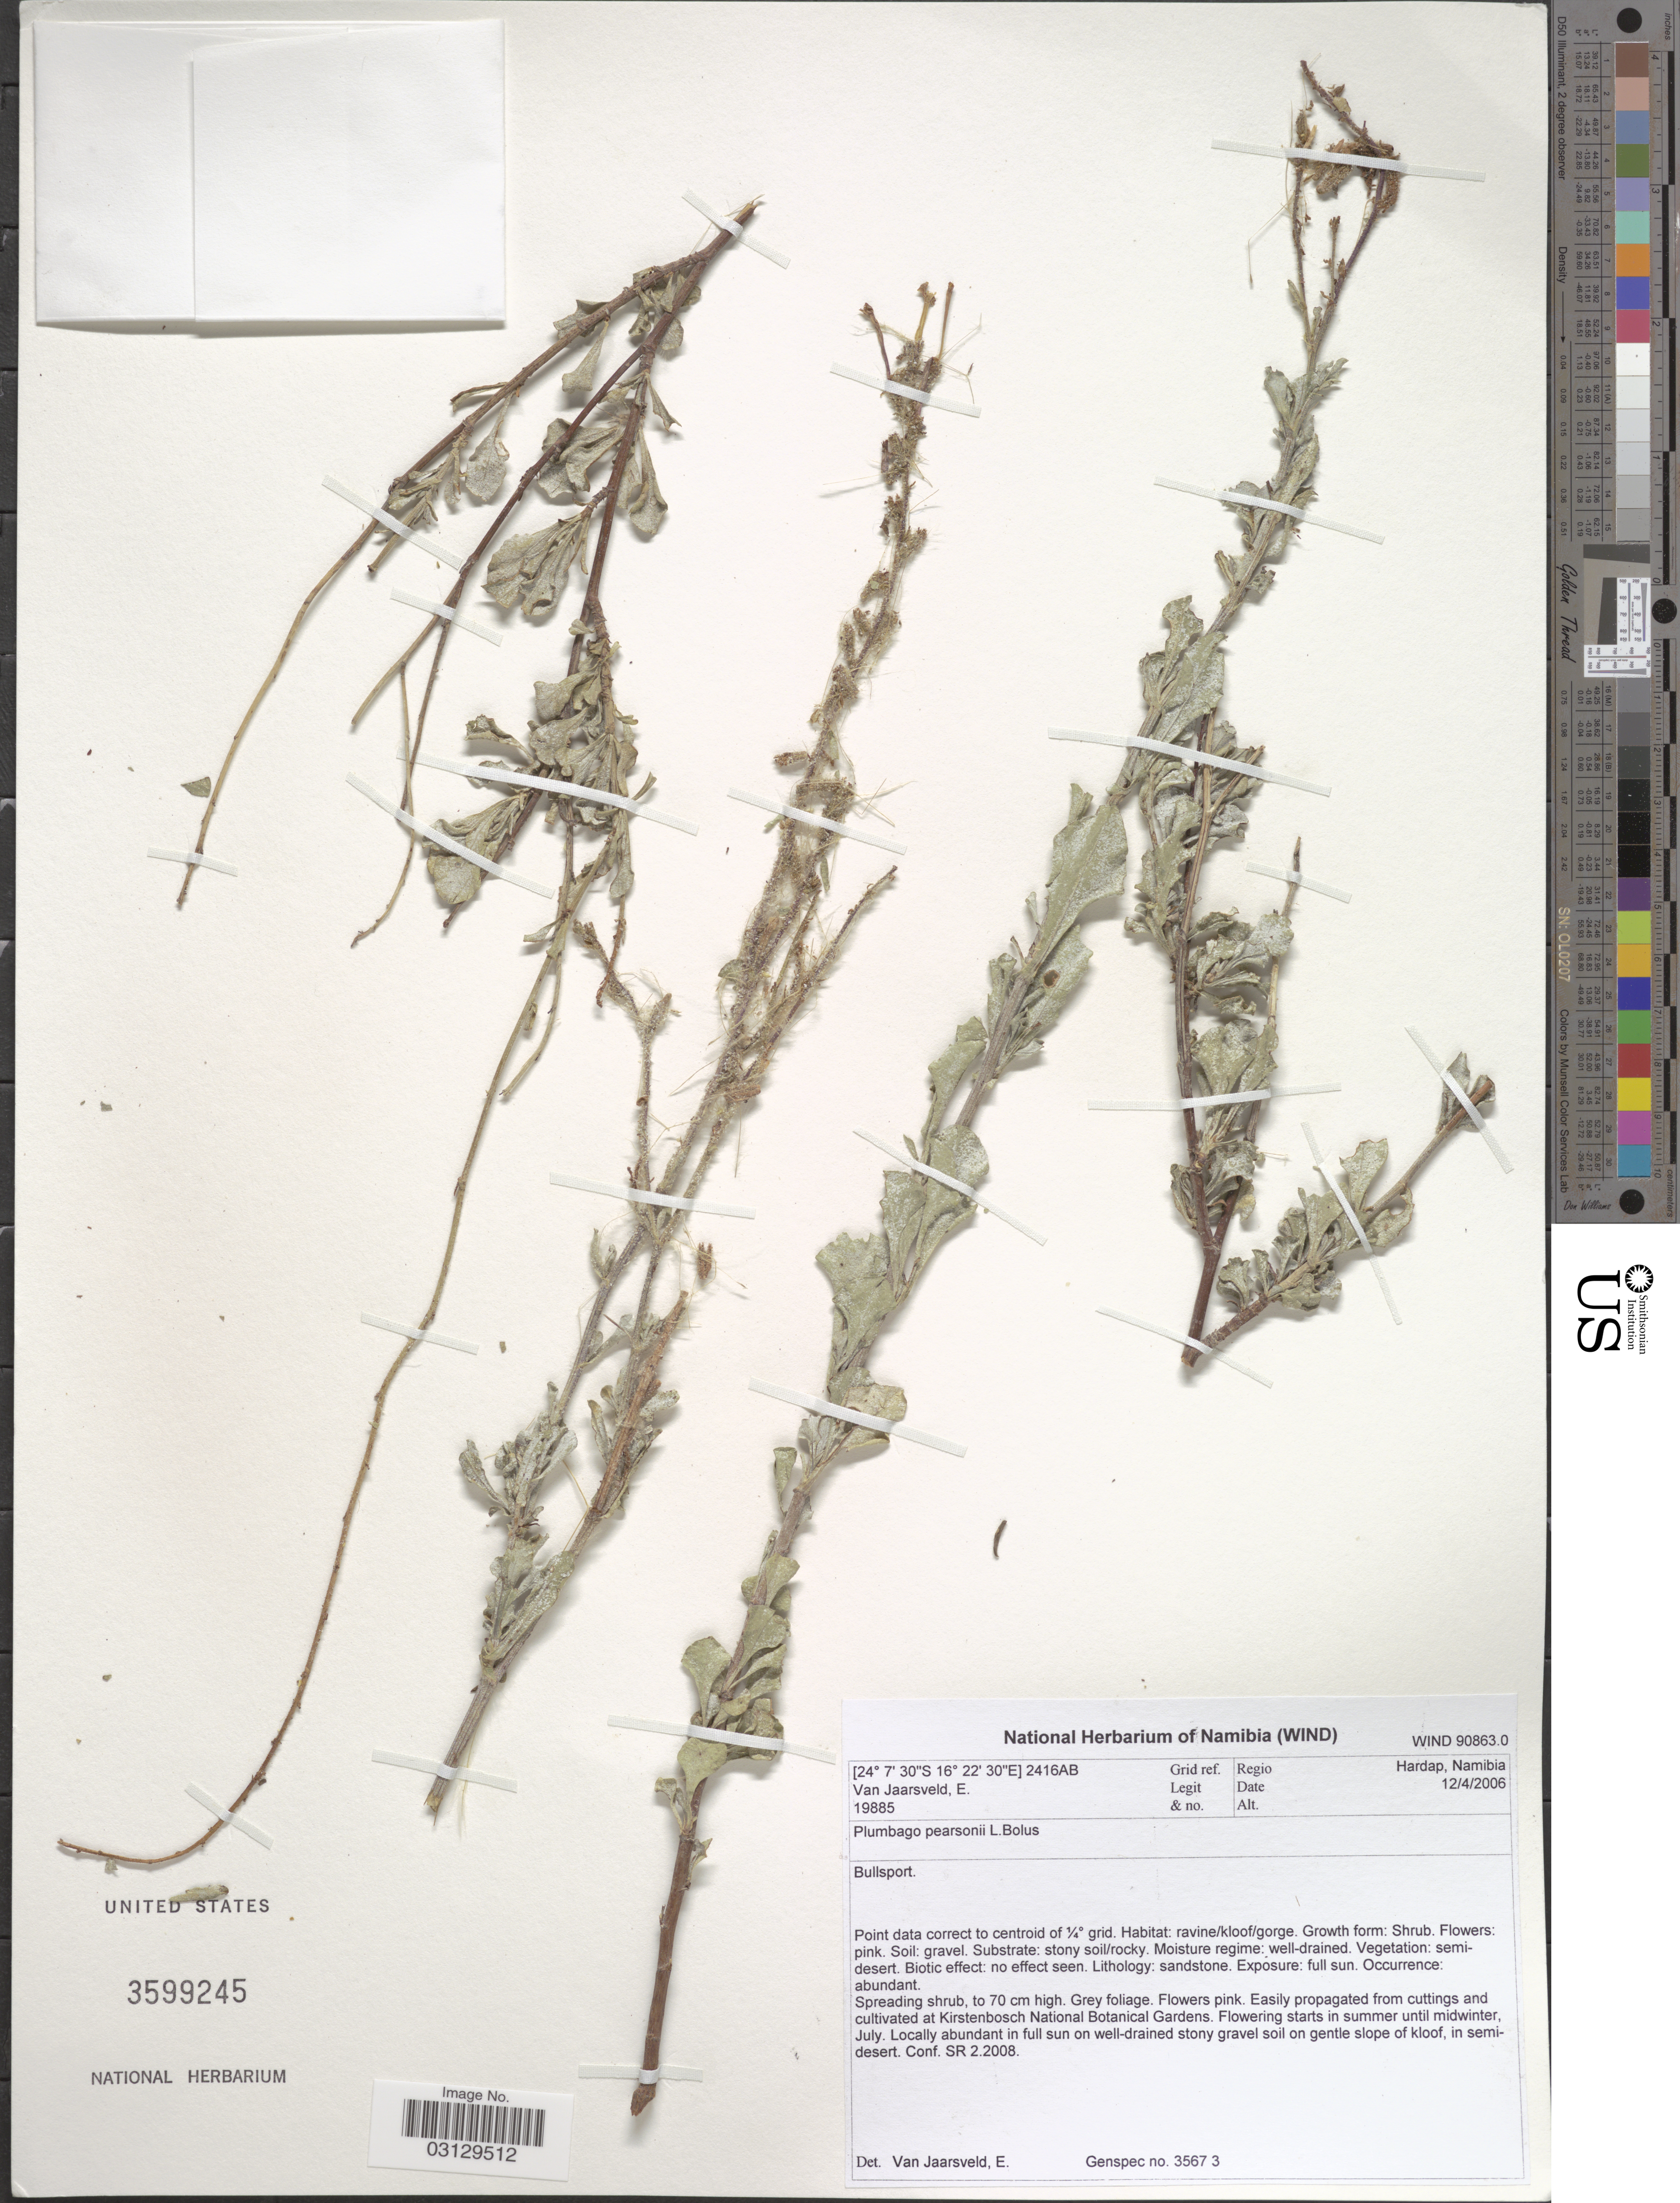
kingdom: Plantae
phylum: Tracheophyta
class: Magnoliopsida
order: Caryophyllales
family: Plumbaginaceae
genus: Plumbago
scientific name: Plumbago pearsonii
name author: L. Bolus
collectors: E. van Jaarsveld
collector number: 19885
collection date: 2006-04-12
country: Namibia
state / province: Hardap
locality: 2416AB Grid ref. Bullsport. Kirstenbosch National Botanical Gardens. [unsure placement]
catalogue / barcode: US 3599245